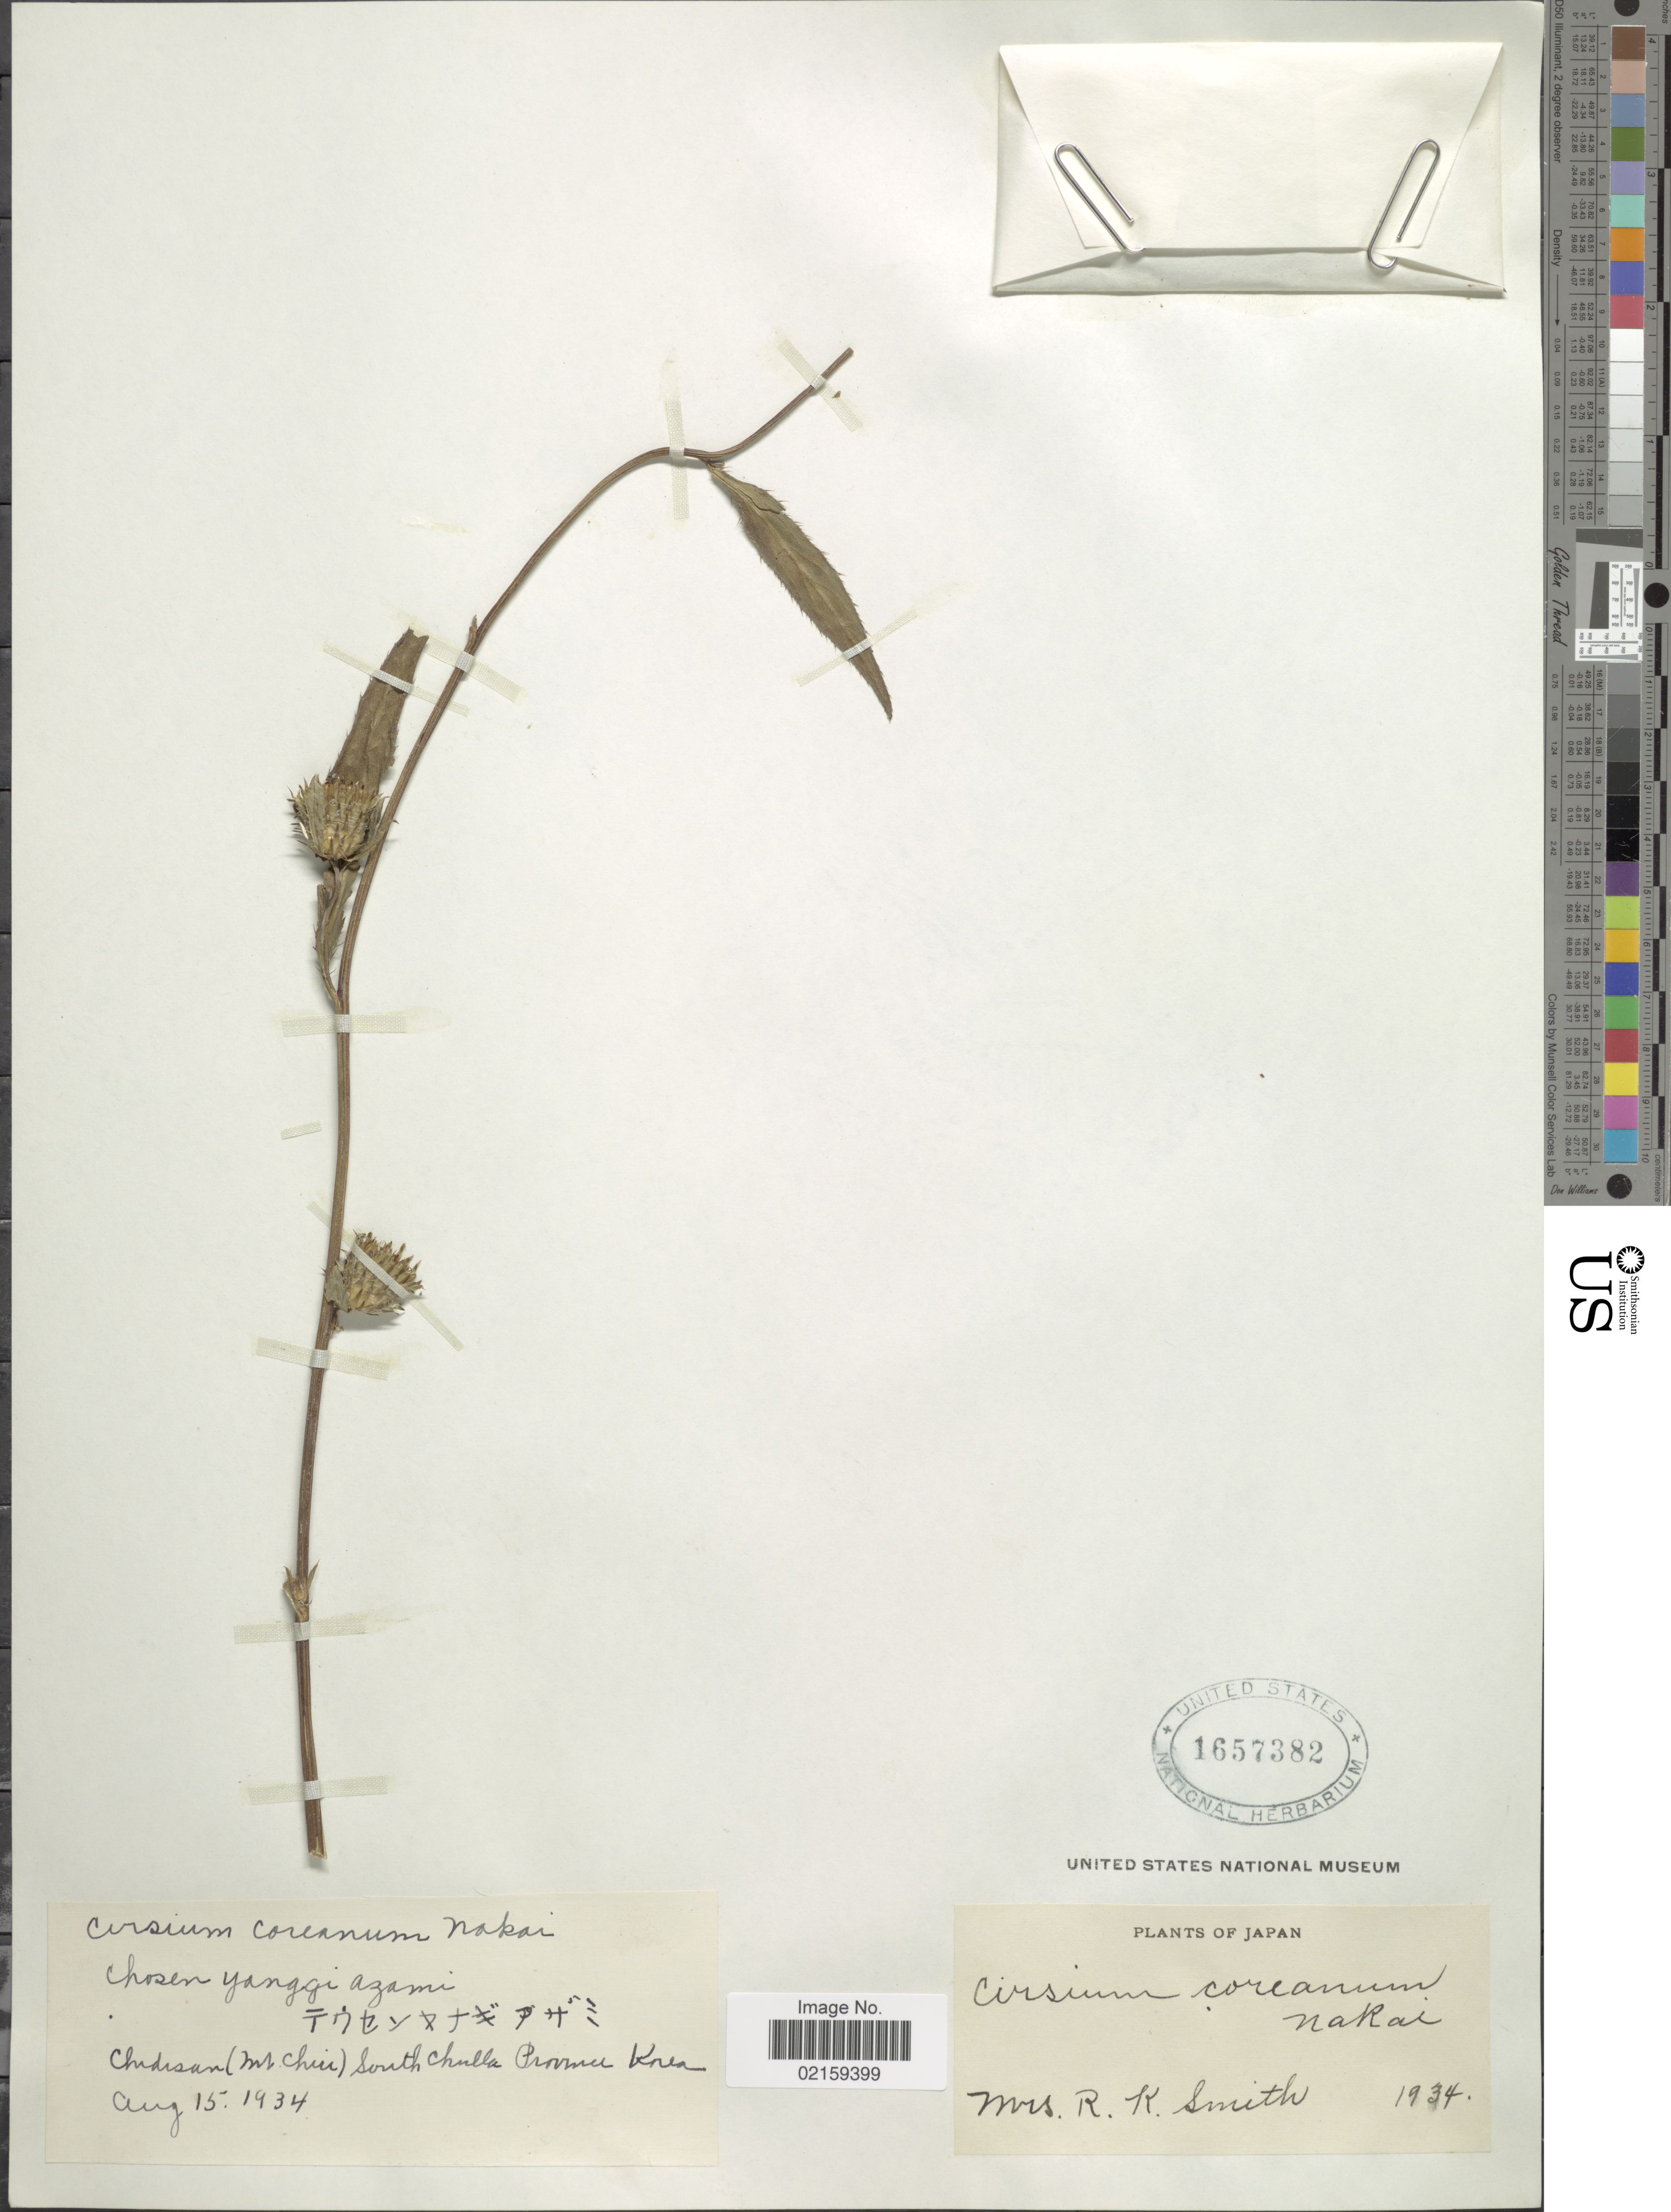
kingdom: Plantae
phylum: Tracheophyta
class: Magnoliopsida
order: Asterales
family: Asteraceae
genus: Cirsium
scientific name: Cirsium coreanum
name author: Nakai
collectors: Mrs. R. K. Smith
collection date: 1934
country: South Korea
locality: Chidisan (Mt. Chui) South Chulla Province Krea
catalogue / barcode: US 1657382